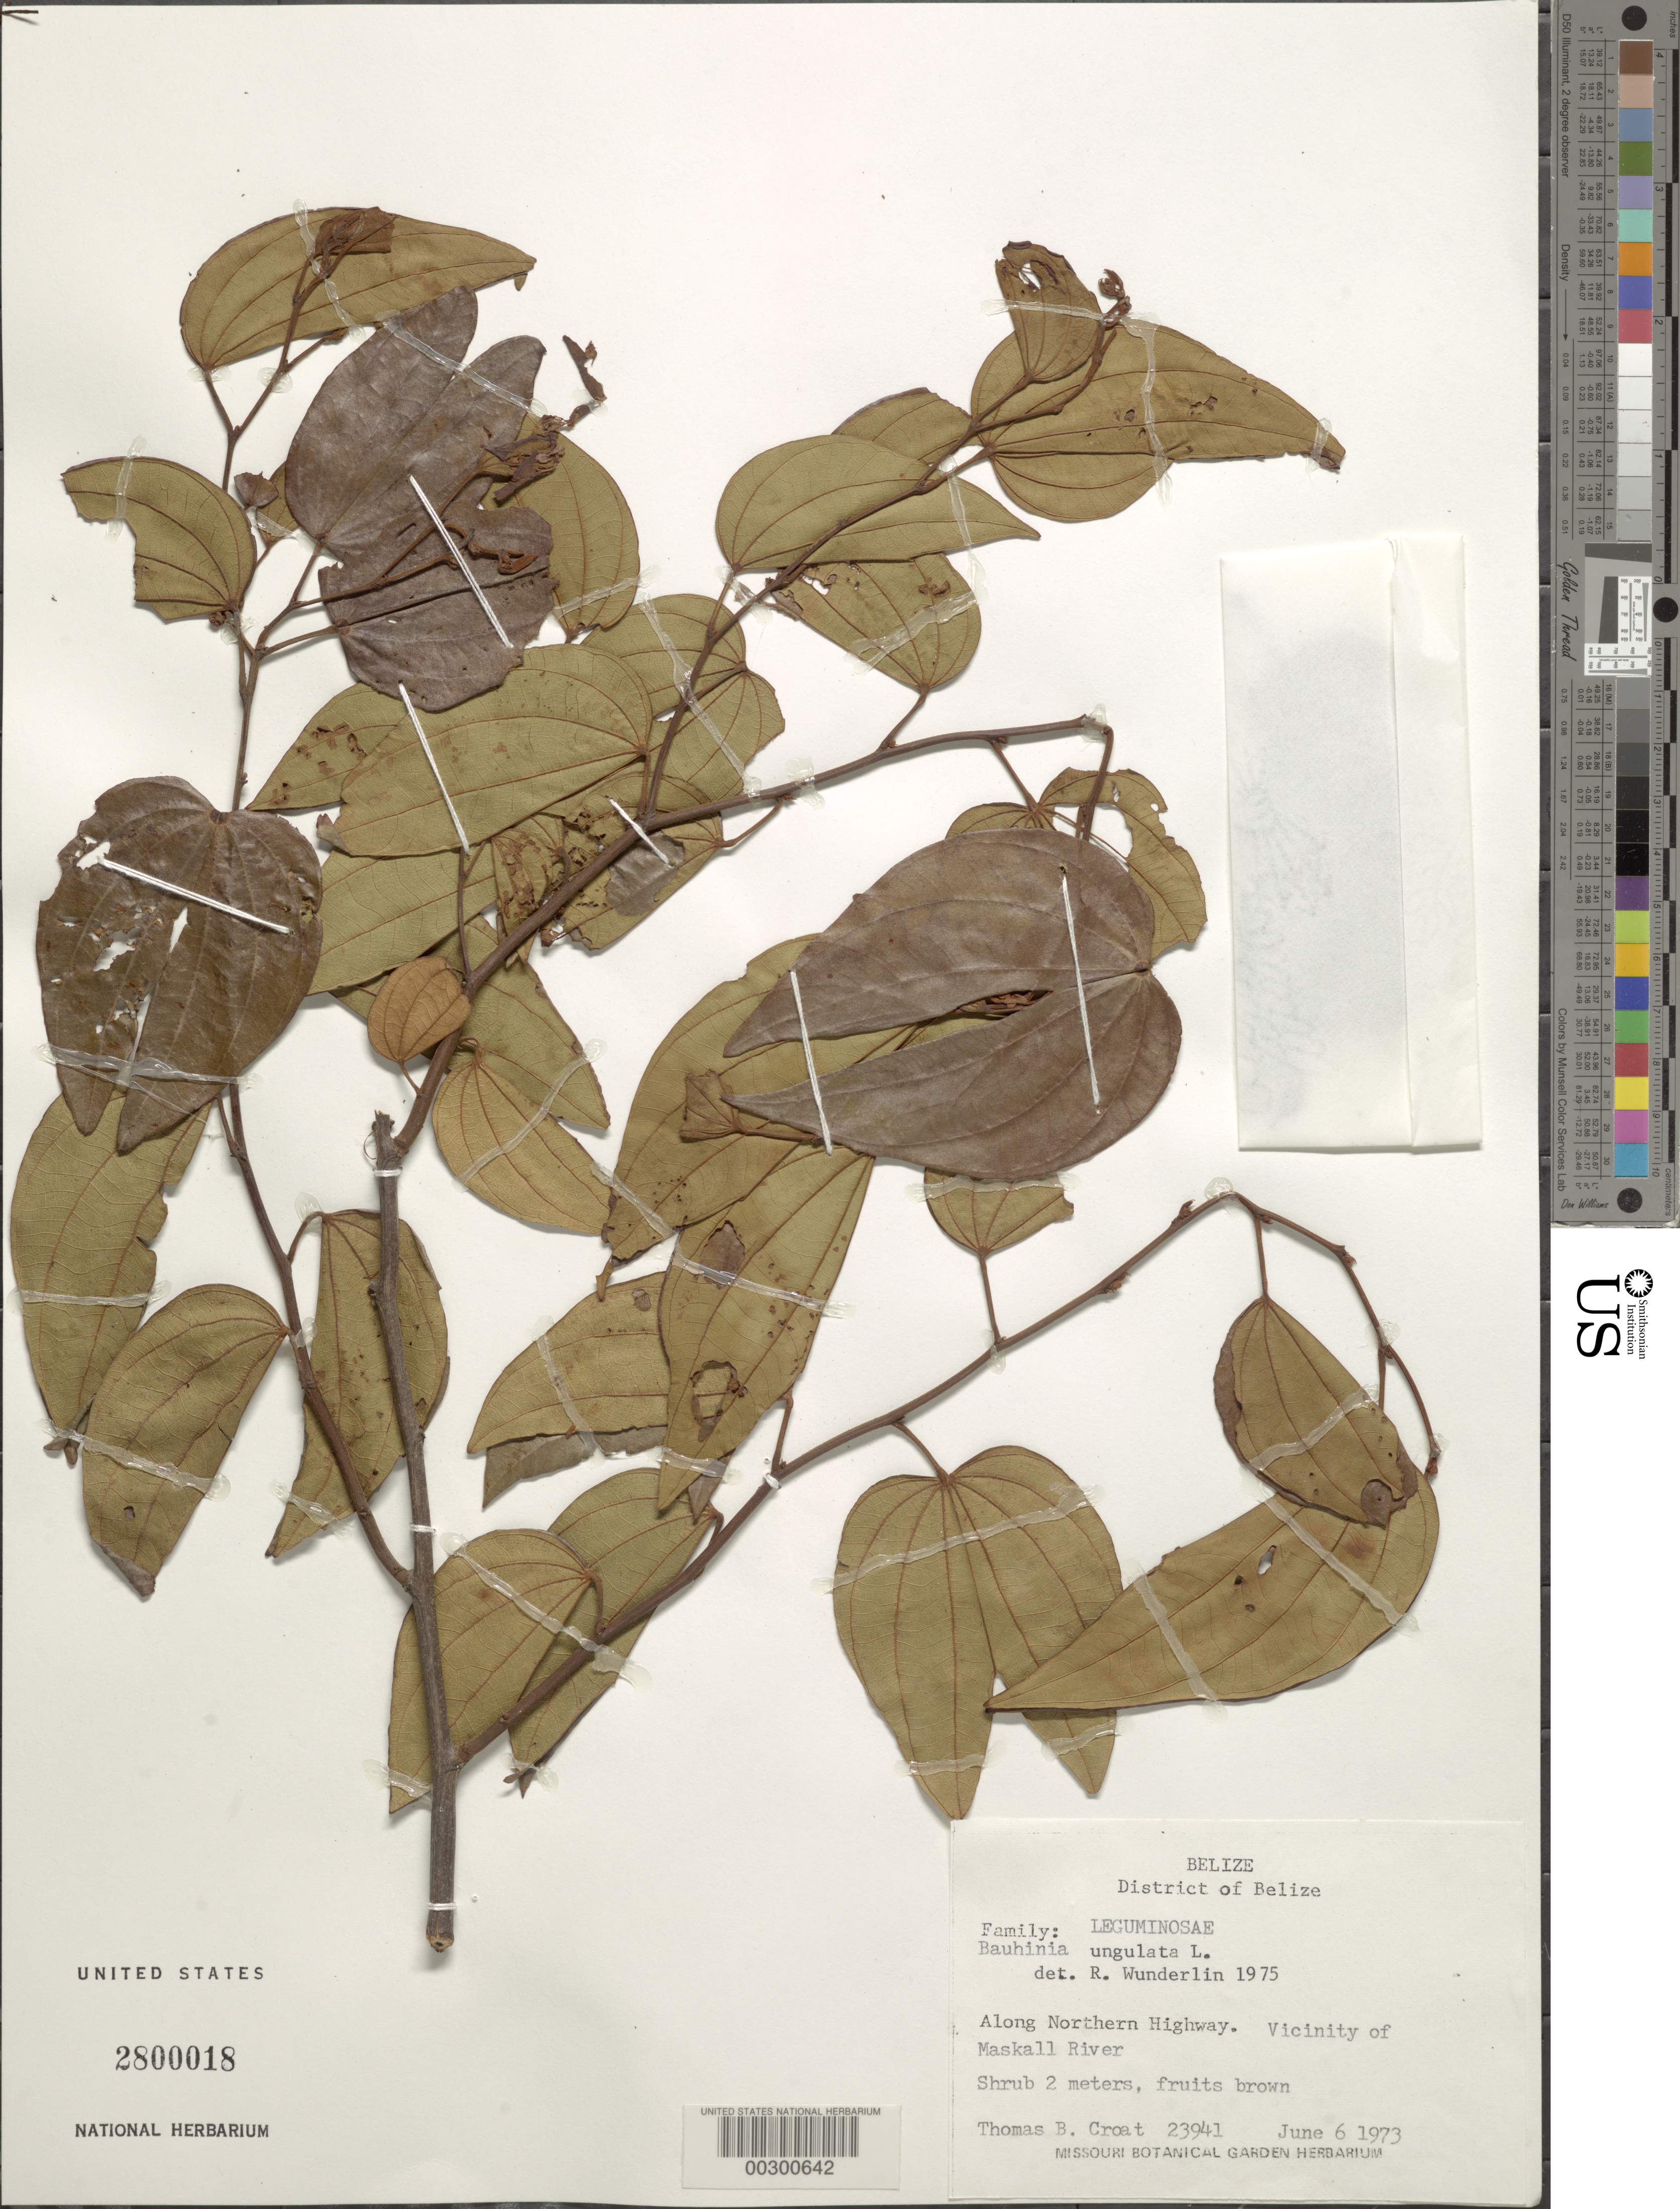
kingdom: Plantae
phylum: Tracheophyta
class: Magnoliopsida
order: Fabales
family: Fabaceae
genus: Bauhinia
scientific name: Bauhinia ungulata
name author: L.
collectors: T. B. Croat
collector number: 23941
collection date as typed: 06 Jun 1973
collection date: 1973-06-06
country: Belize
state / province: Belize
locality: Along Northern Highway, vicinity of Maskall River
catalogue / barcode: US 2800018